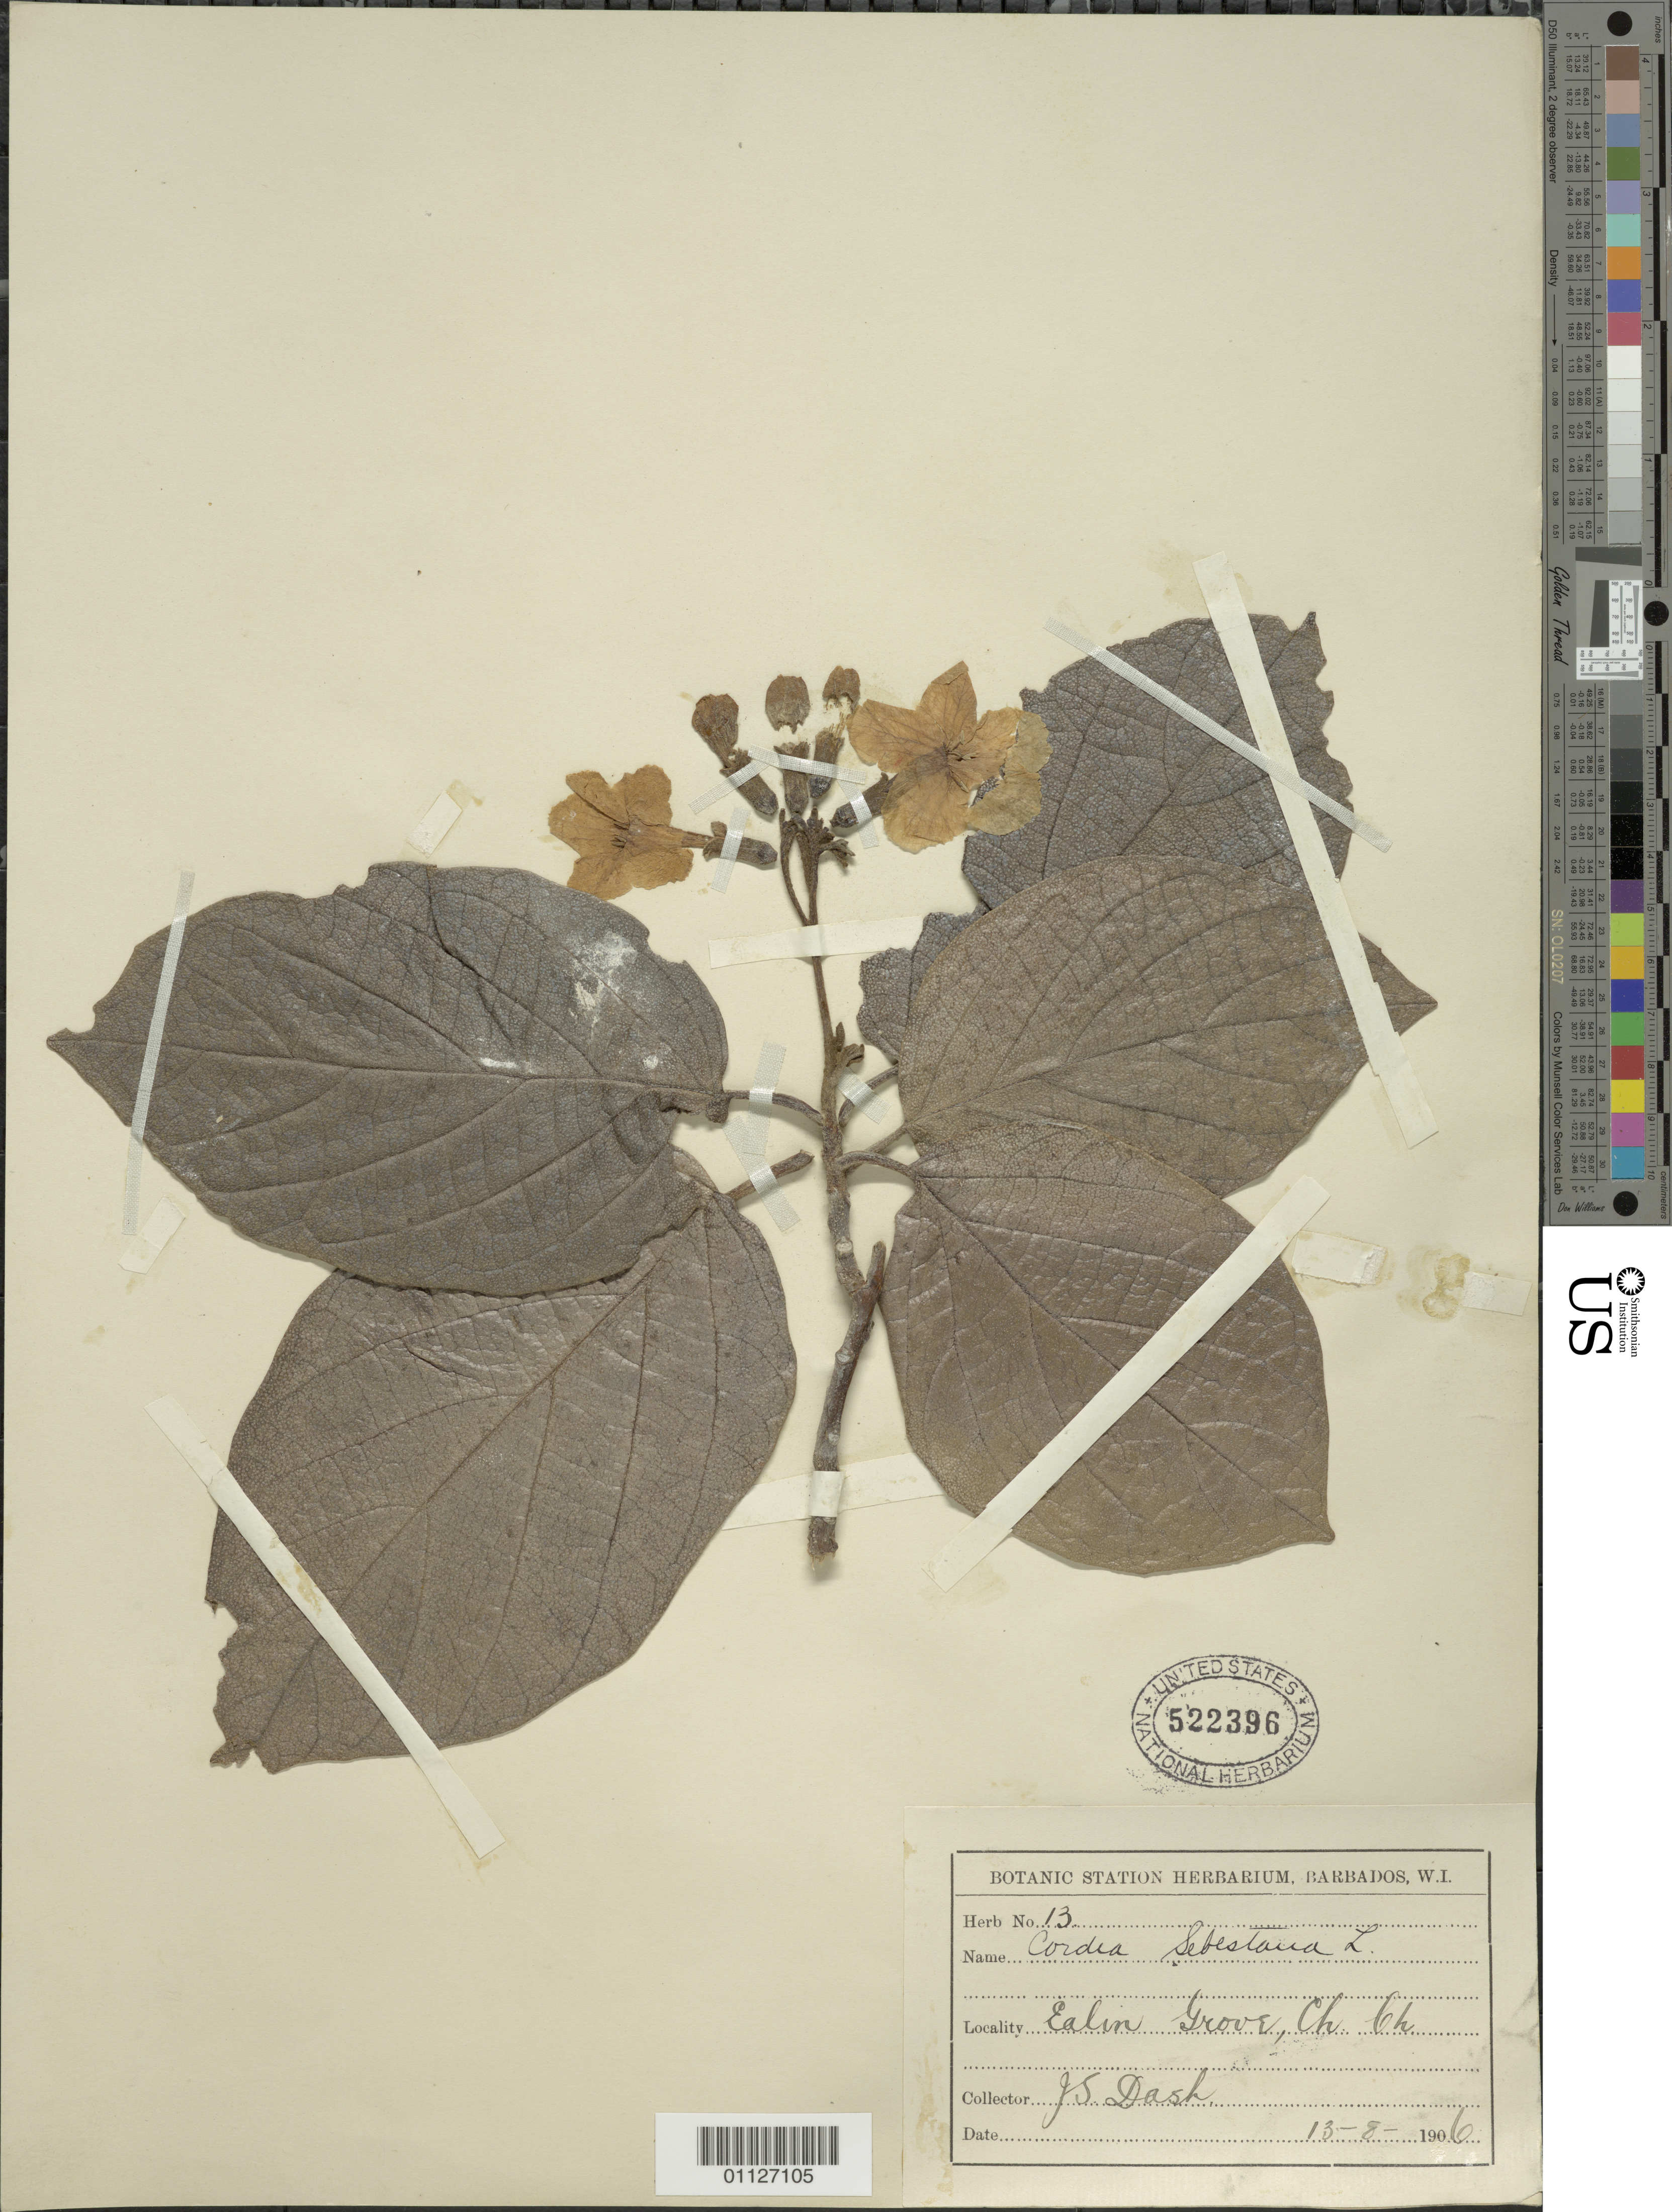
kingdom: Plantae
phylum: Tracheophyta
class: Magnoliopsida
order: Boraginales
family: Cordiaceae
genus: Cordia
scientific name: Cordia sebestena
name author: L.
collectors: J. Dash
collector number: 13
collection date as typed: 13 Aug 1906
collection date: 1906-08-13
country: Barbados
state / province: Christ Church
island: Barbados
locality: Ealin Grove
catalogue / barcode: US 522396